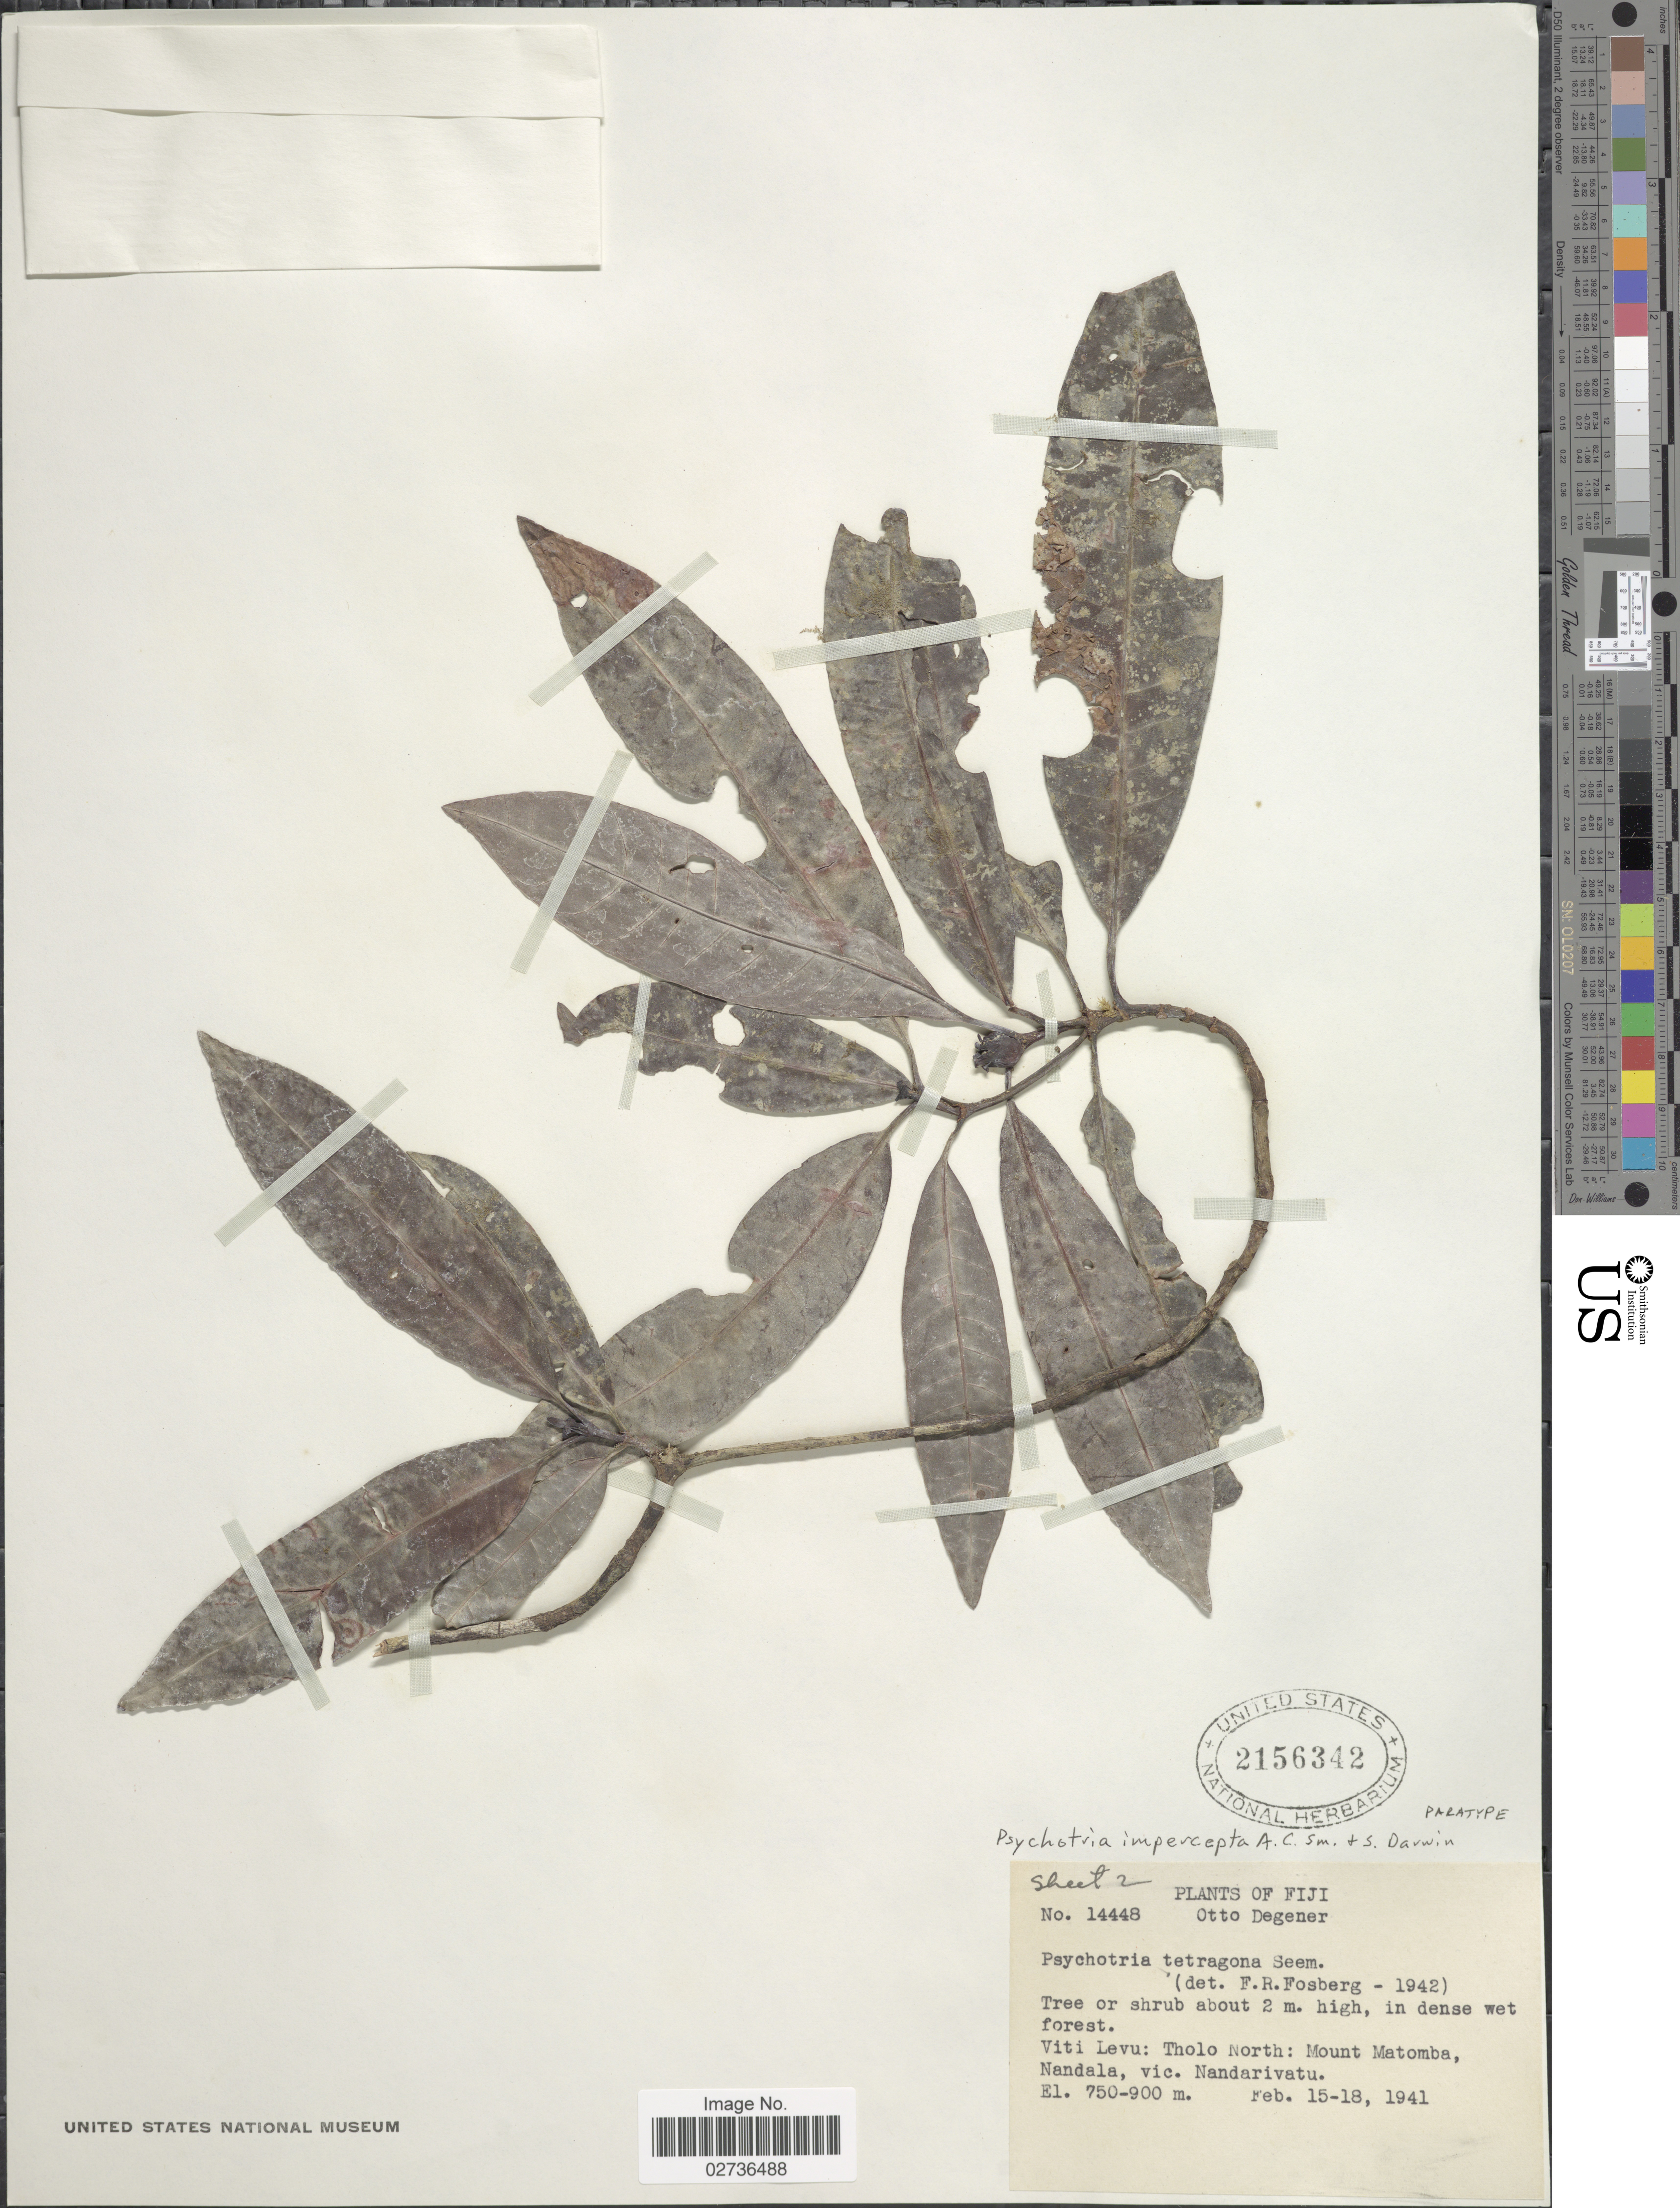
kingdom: Plantae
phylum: Tracheophyta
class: Magnoliopsida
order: Gentianales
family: Rubiaceae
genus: Psychotria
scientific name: Psychotria impercepta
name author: A.C. Sm. & S.P. Darwin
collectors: O. Degener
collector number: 14448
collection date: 1941-02-15/1941-02-18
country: Fiji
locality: Viti Levu: Tholo North: Mount Matomba, Nandala, vic. Nandarivatu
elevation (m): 750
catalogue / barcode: US 2156342